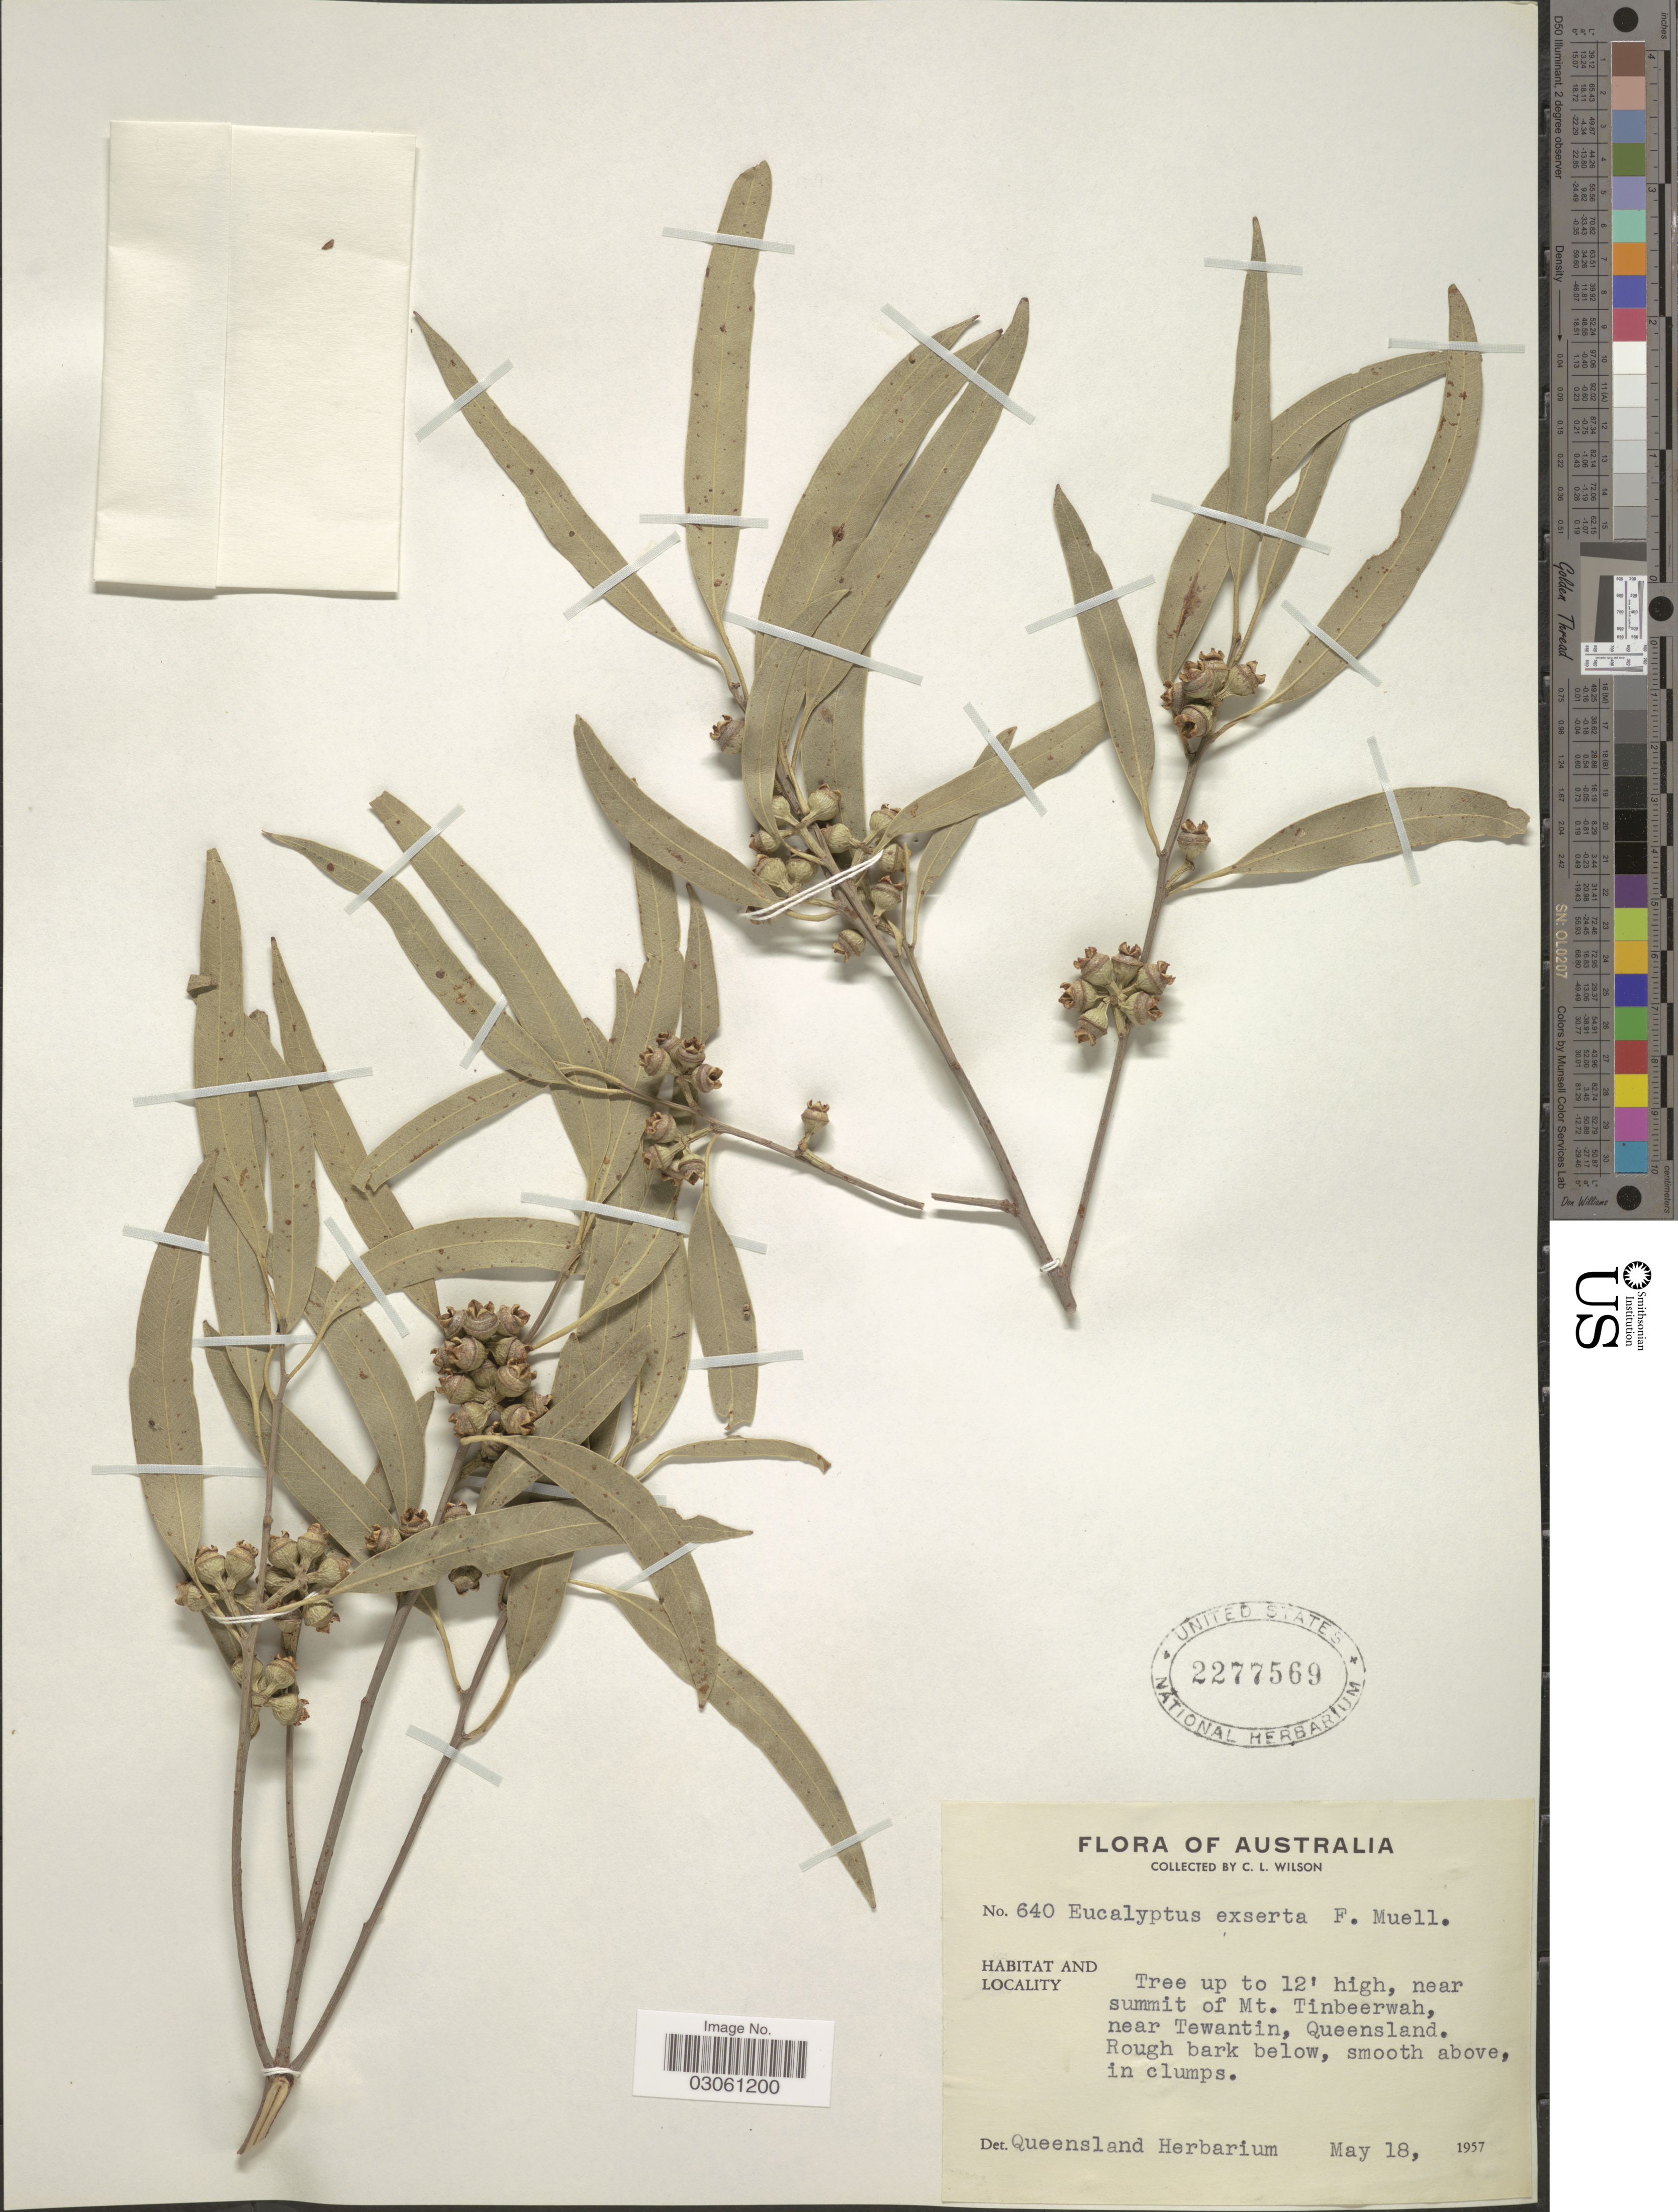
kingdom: Plantae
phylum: Tracheophyta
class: Magnoliopsida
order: Myrtales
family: Myrtaceae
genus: Eucalyptus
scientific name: Eucalyptus exserta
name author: F. Muell.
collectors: C. L. Wilson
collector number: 640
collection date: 1957-05-18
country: Australia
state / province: Queensland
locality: Near summit of Mt. Tinbeerwah, near Tewantin.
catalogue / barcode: US 2277569